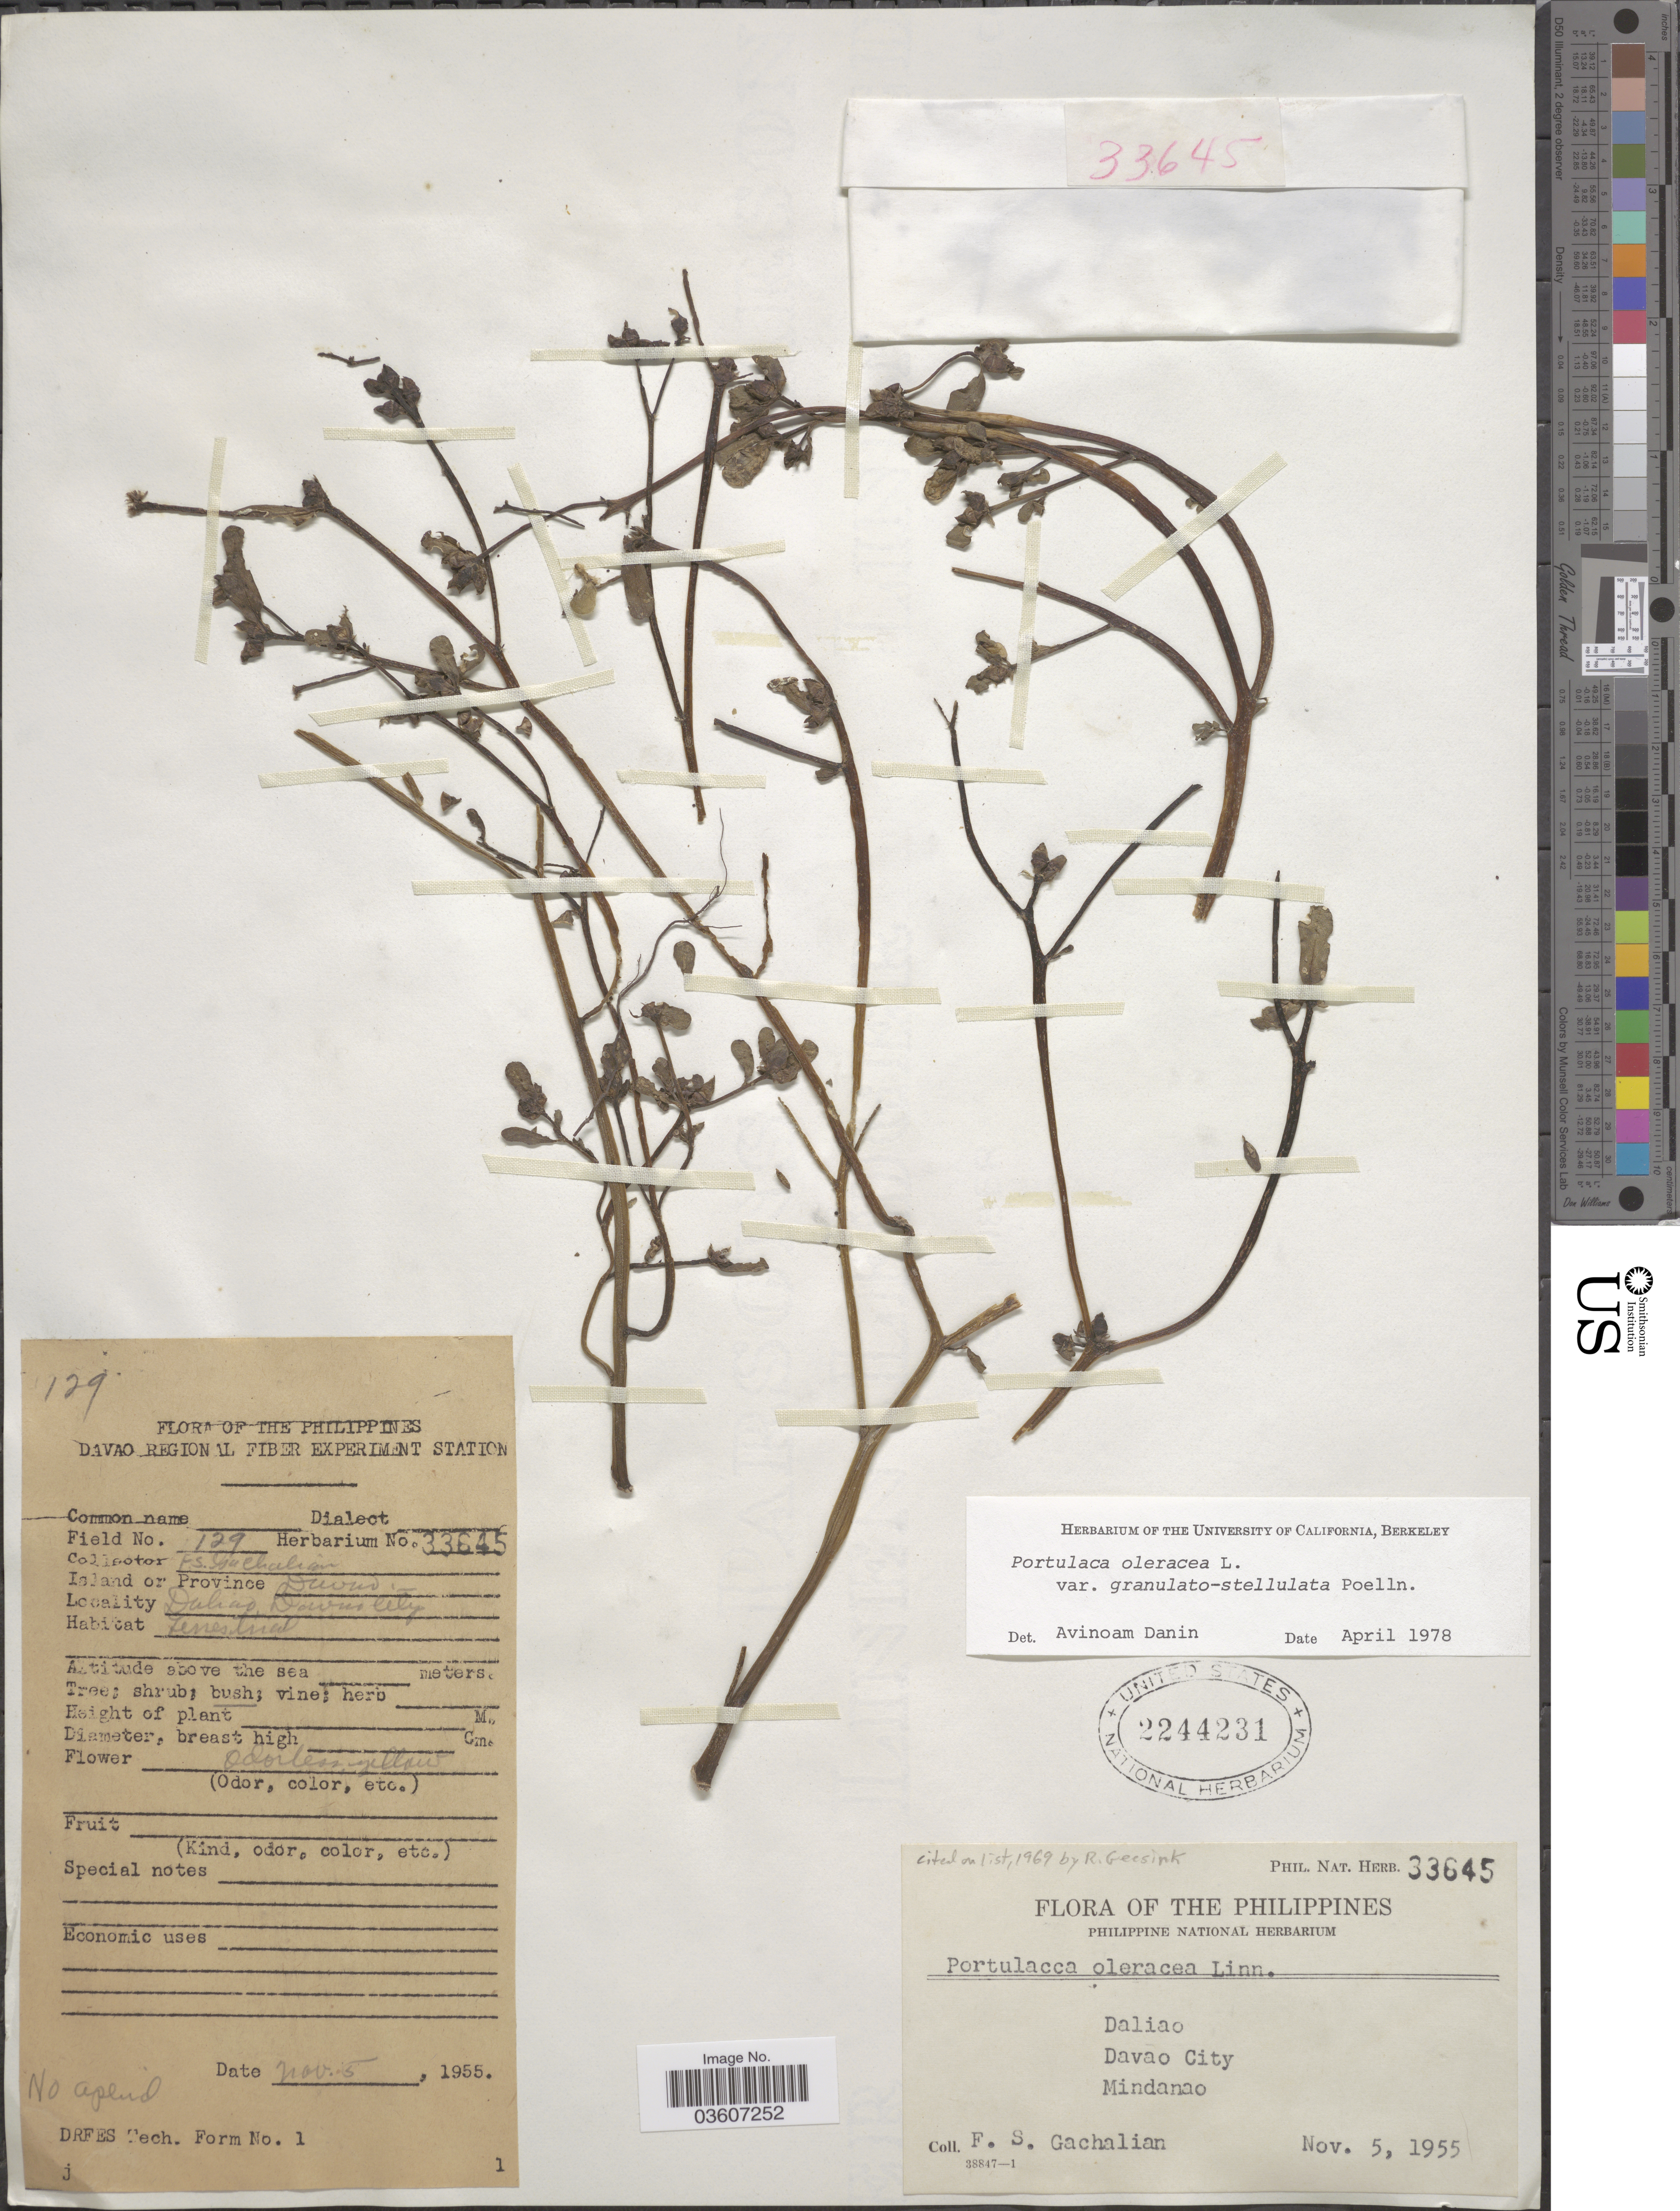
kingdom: Plantae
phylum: Tracheophyta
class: Magnoliopsida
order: Caryophyllales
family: Portulacaceae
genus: Portulaca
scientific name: Portulaca oleracea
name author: L.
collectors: F. Gachalian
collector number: Phil. Nat. Herb. 33645/ 129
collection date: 1955-11-05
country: Philippines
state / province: Davao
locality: Daliao. Davao City. Mindanao. Province Davao.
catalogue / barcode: US 2244231